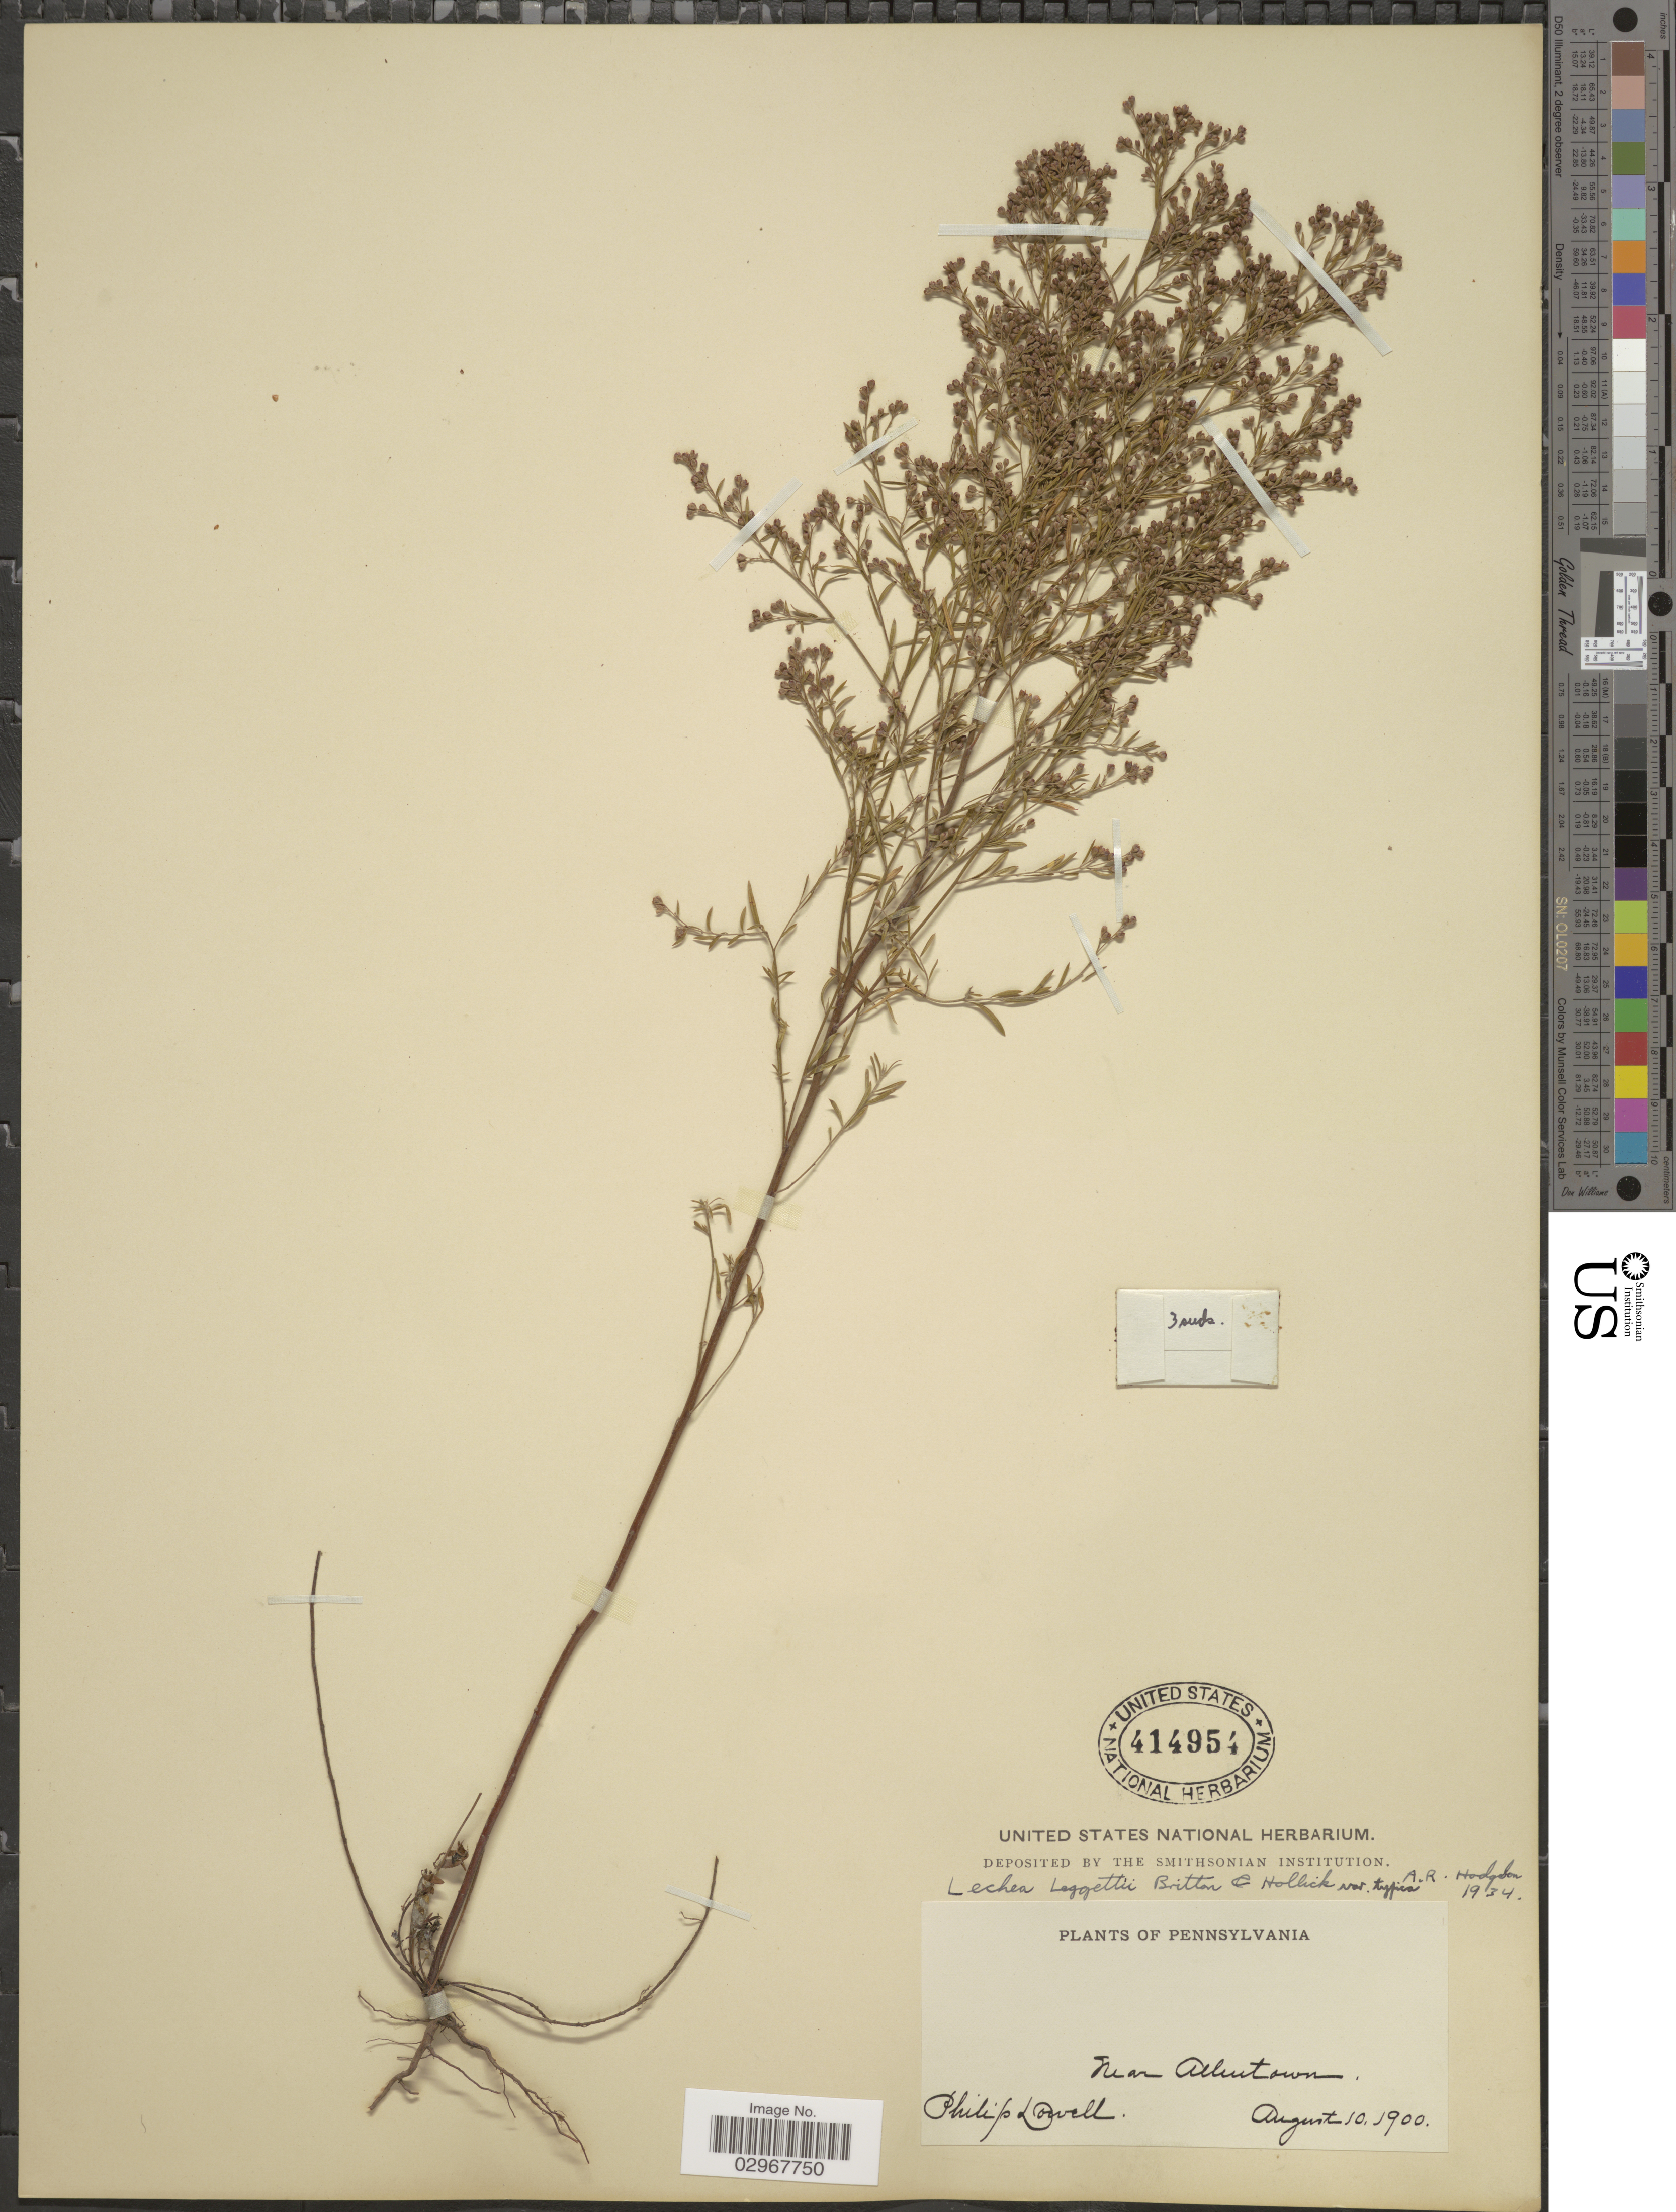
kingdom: Plantae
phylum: Tracheophyta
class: Magnoliopsida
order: Malvales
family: Cistaceae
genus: Lechea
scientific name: Lechea leggettii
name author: Britton & Hollick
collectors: P. Lowell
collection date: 1900-08-10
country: United States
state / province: Pennsylvania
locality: Near Allentown.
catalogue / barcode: US 414954